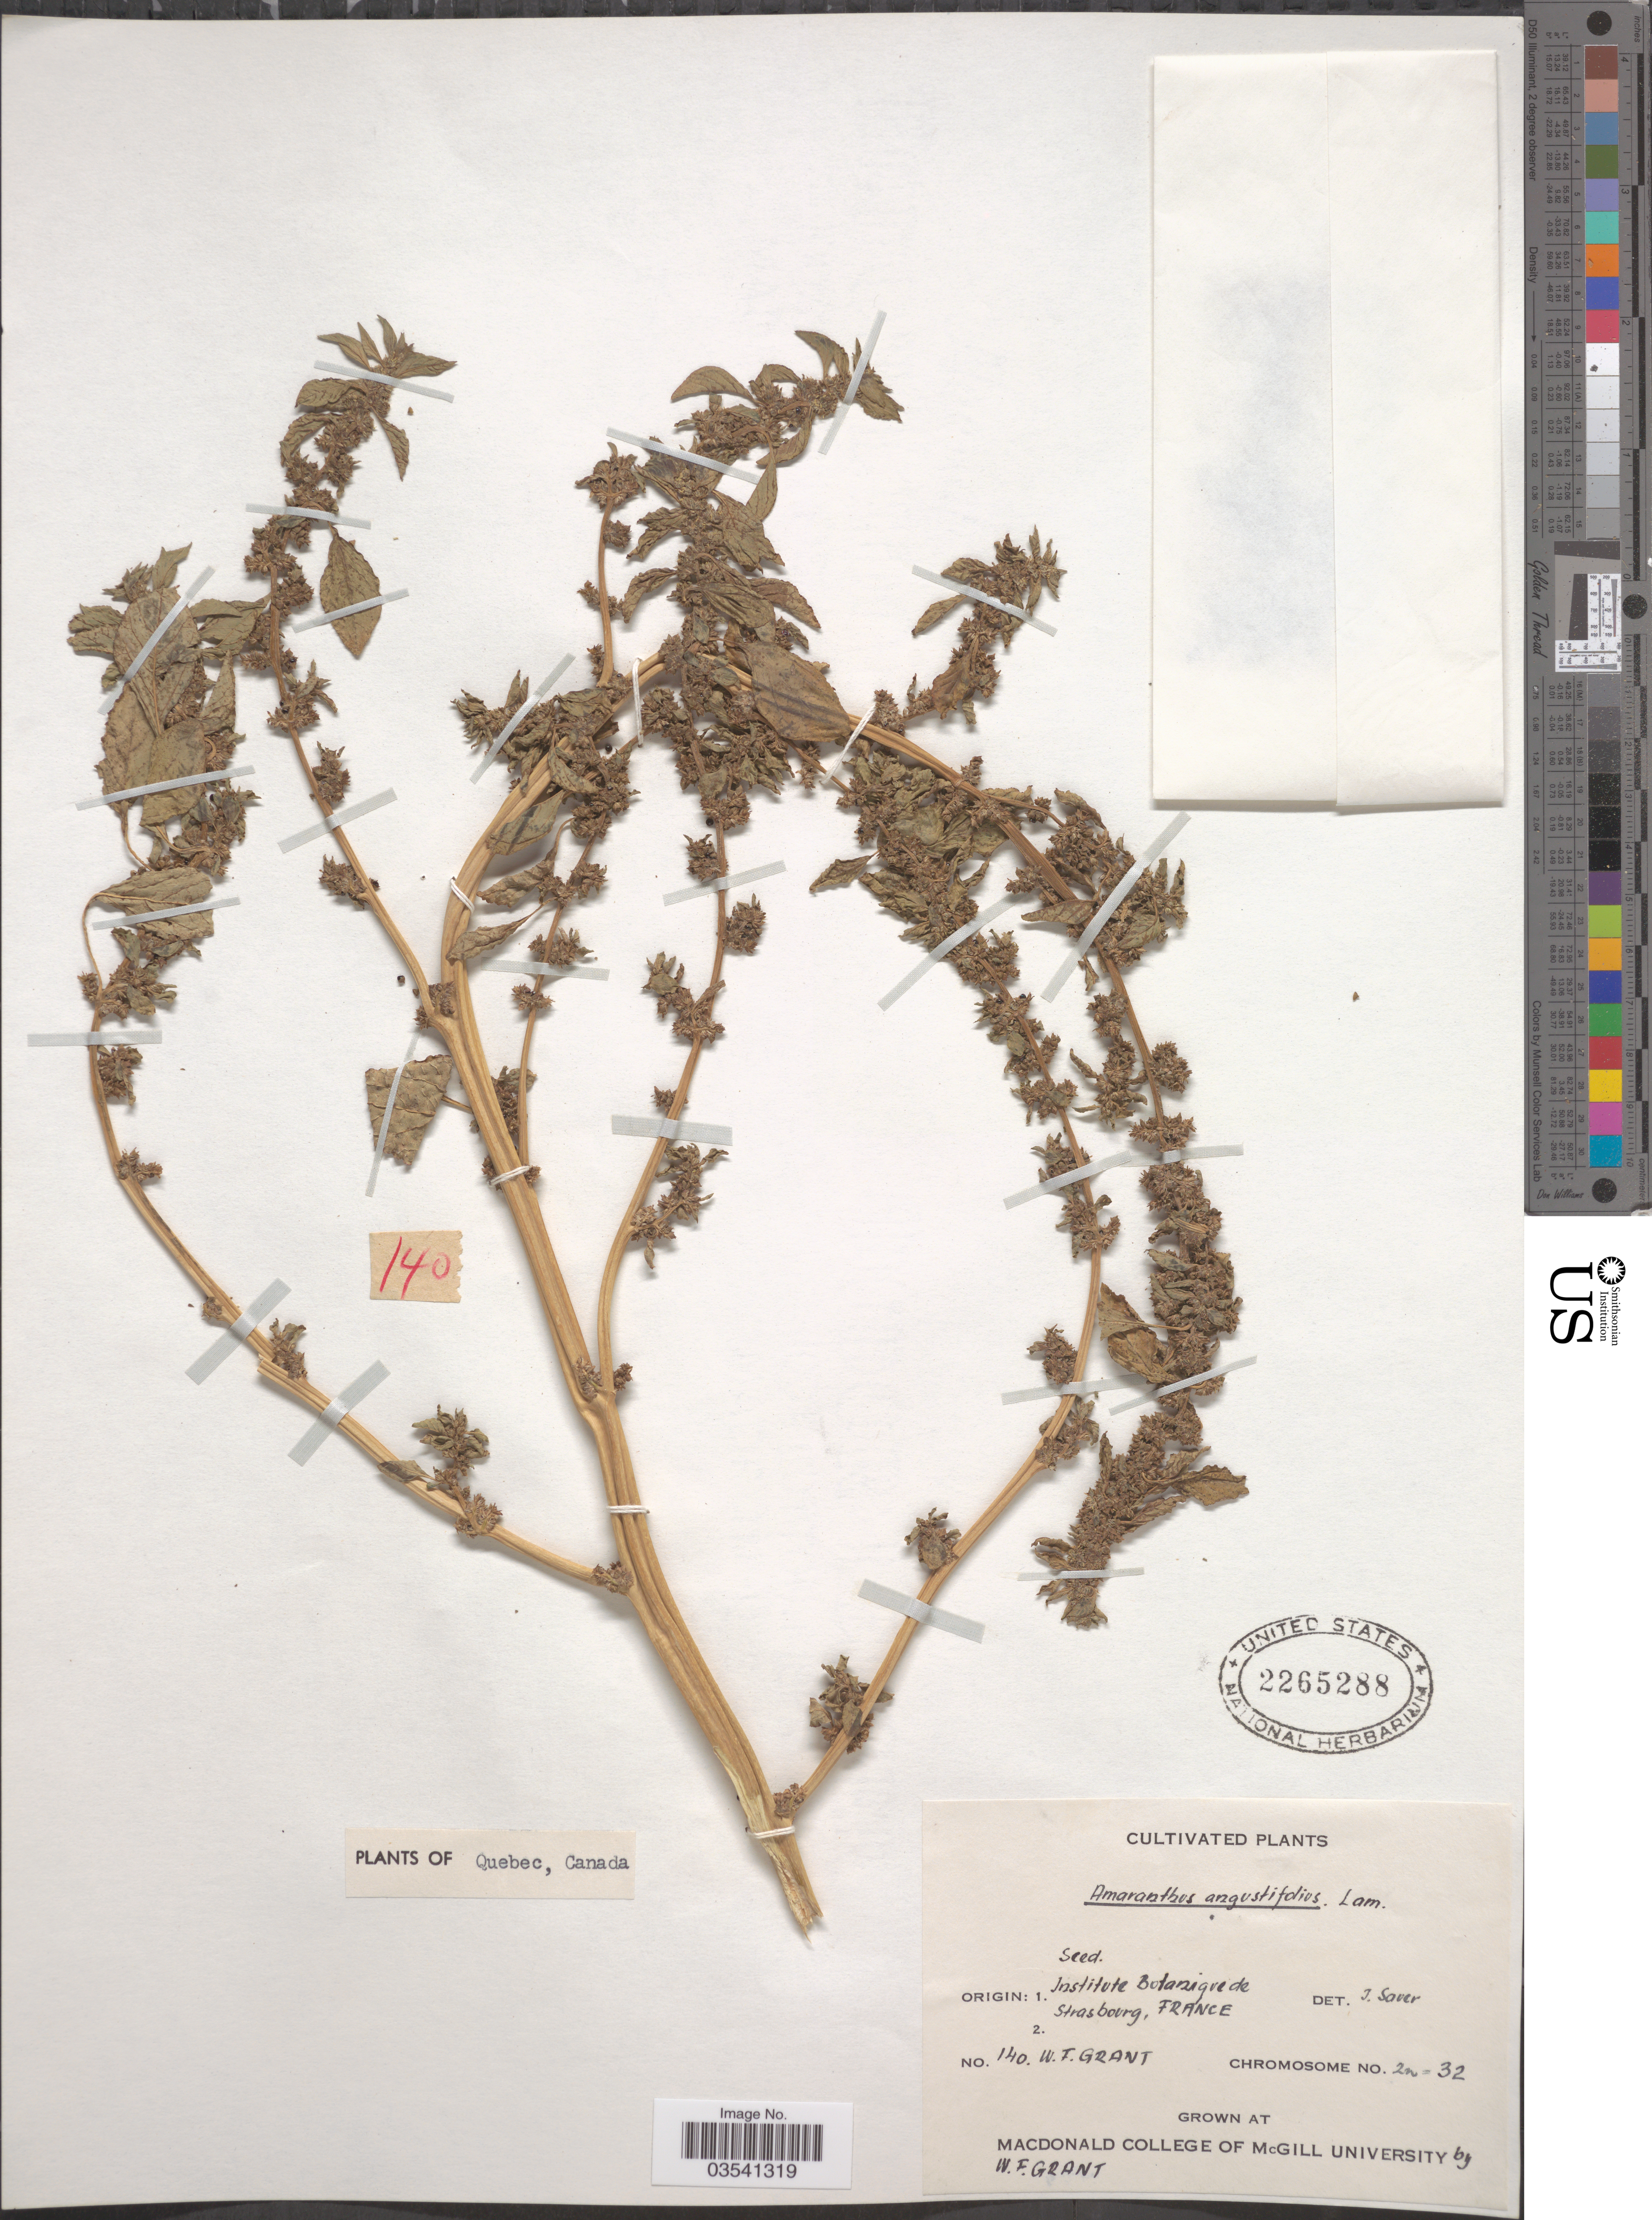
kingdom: Plantae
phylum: Tracheophyta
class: Magnoliopsida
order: Caryophyllales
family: Amaranthaceae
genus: Amaranthus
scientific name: Amaranthus angustifolius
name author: M. Bieb. ex Willd.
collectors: W. Grant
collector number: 140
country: Canada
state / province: Quebec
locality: Grown at MacDonald College of McGill University.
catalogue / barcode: US 2265288